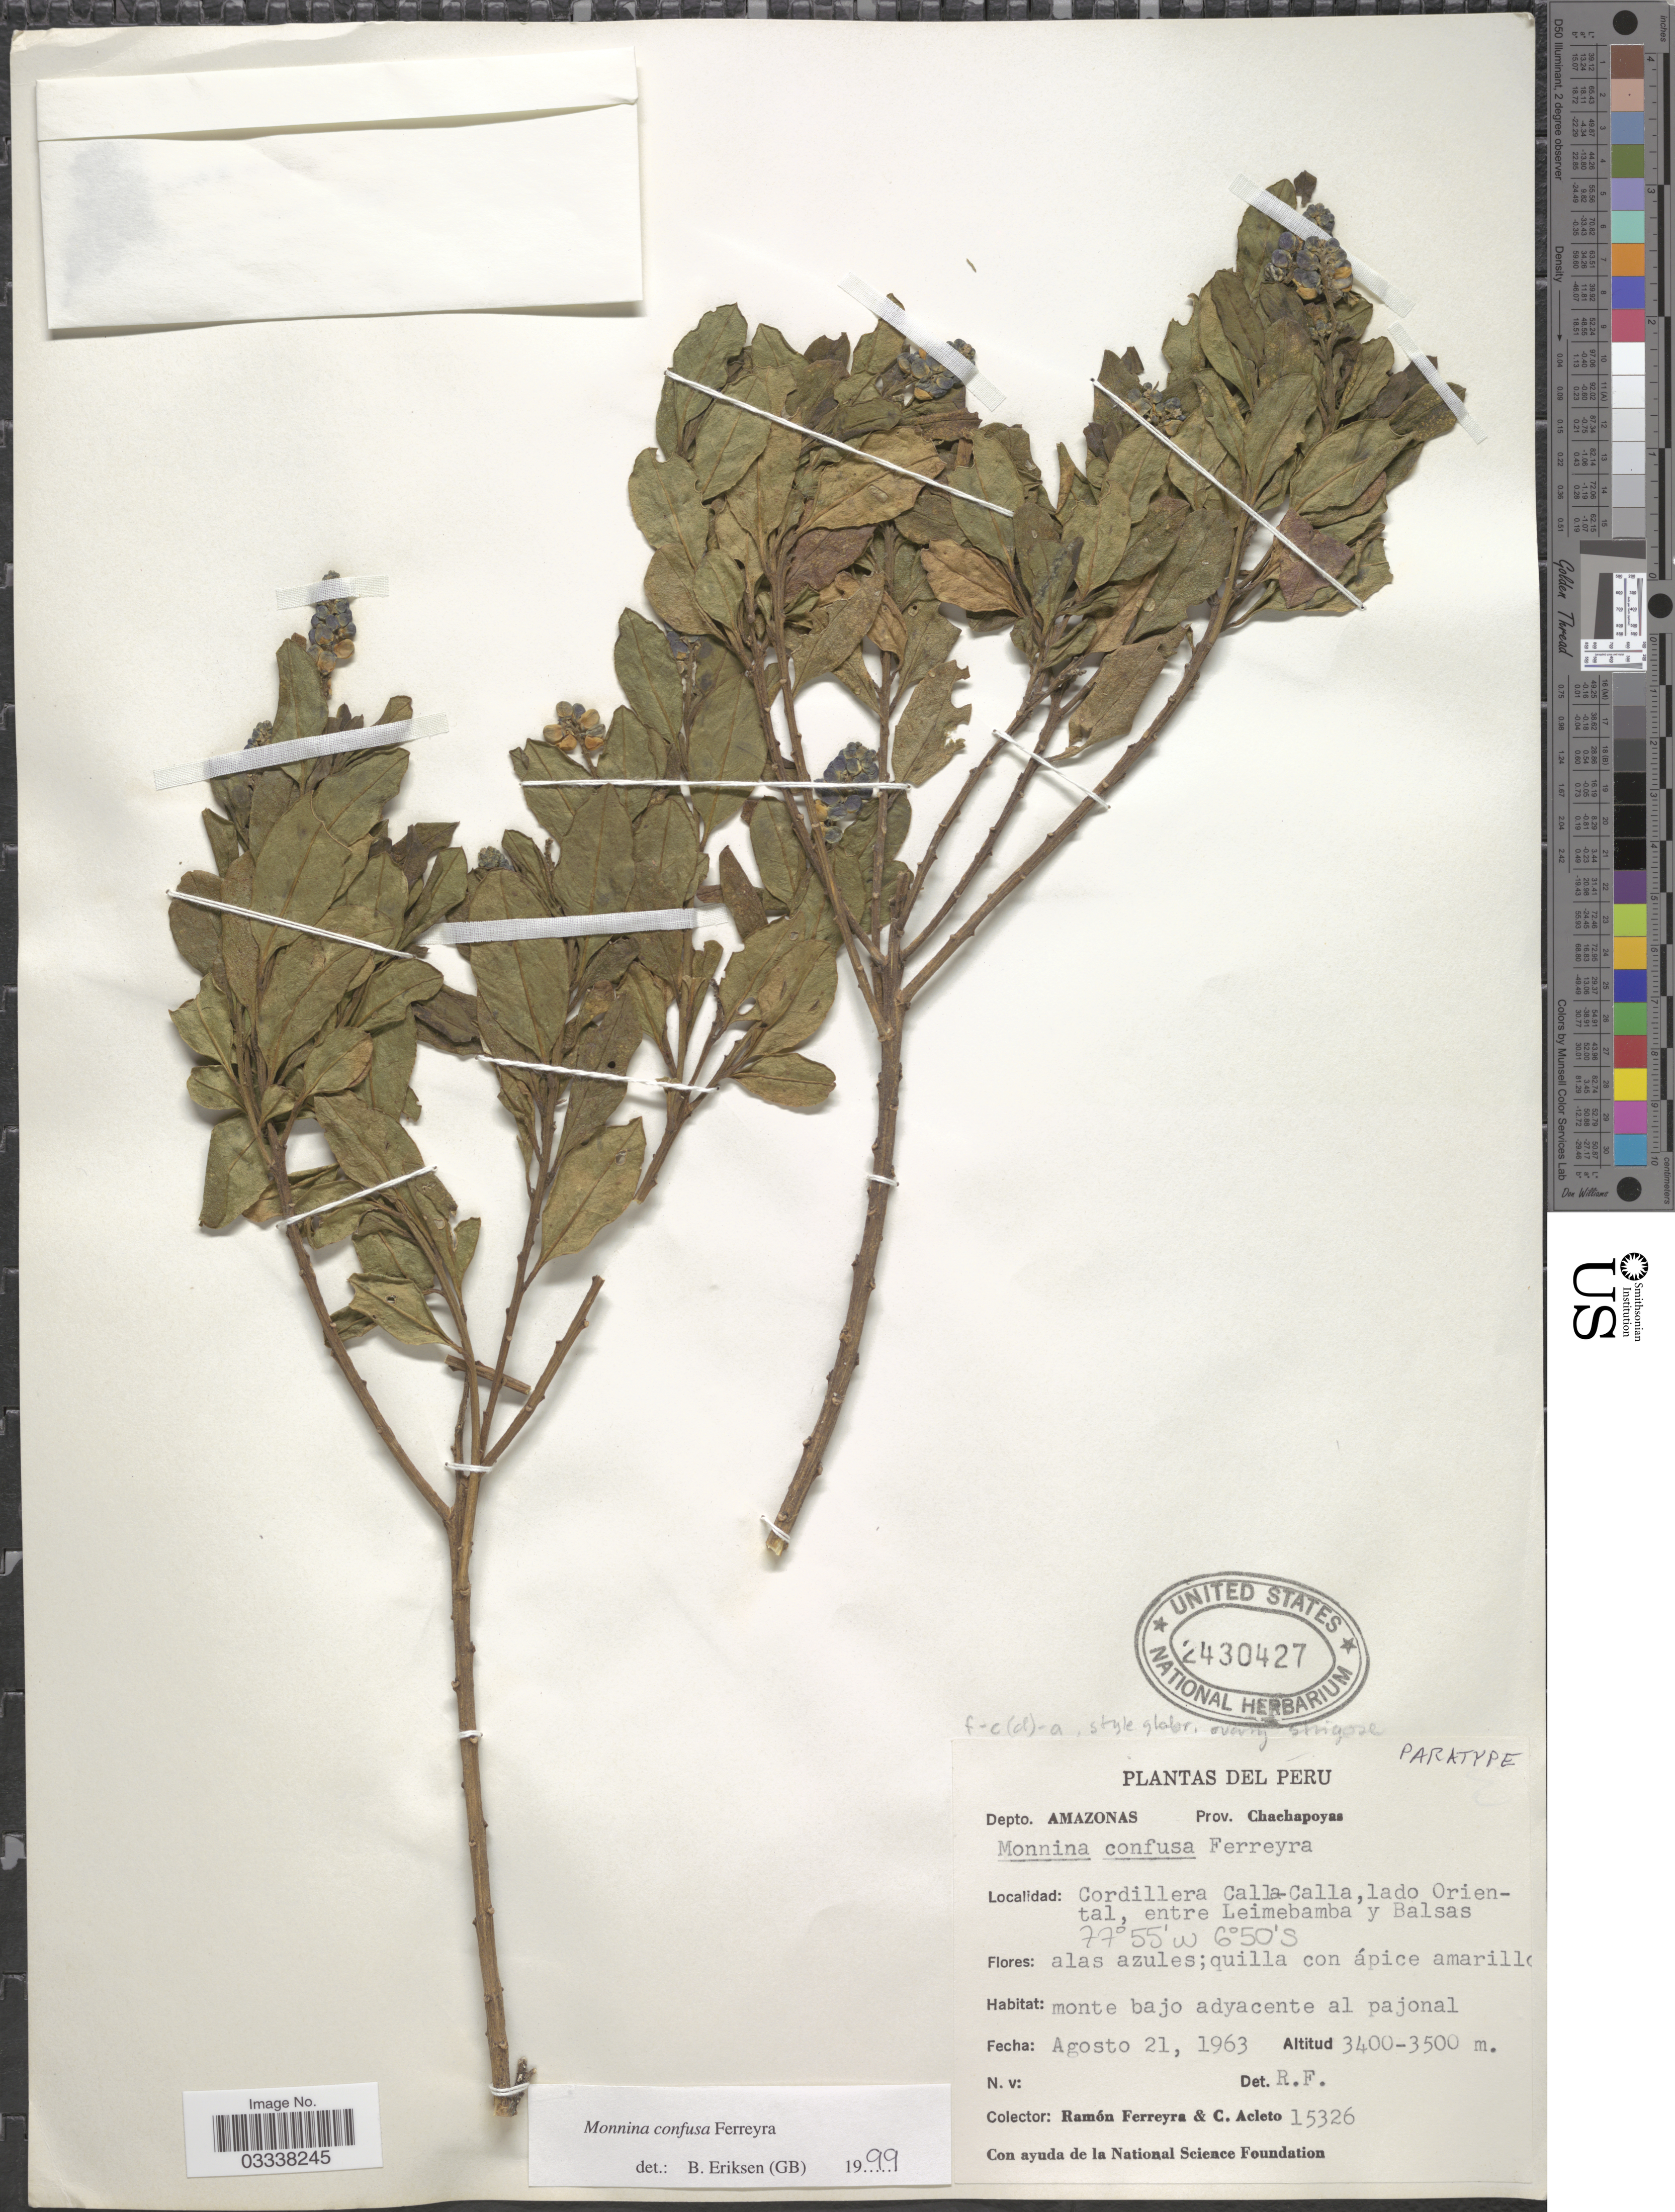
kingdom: Plantae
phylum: Tracheophyta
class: Magnoliopsida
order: Fabales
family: Polygalaceae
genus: Monnina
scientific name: Monnina confusa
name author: Ferreyra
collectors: R. A. Ferreyra & C. Acleto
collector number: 15326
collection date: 1963-08-21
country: Peru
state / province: Amazonas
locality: Depto. Amazonas Prov. Chachapoyas. Cordillera Calla-Calla, lado Oriental, entre Leimebamba y Balsas.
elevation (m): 3400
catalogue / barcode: US 2430427